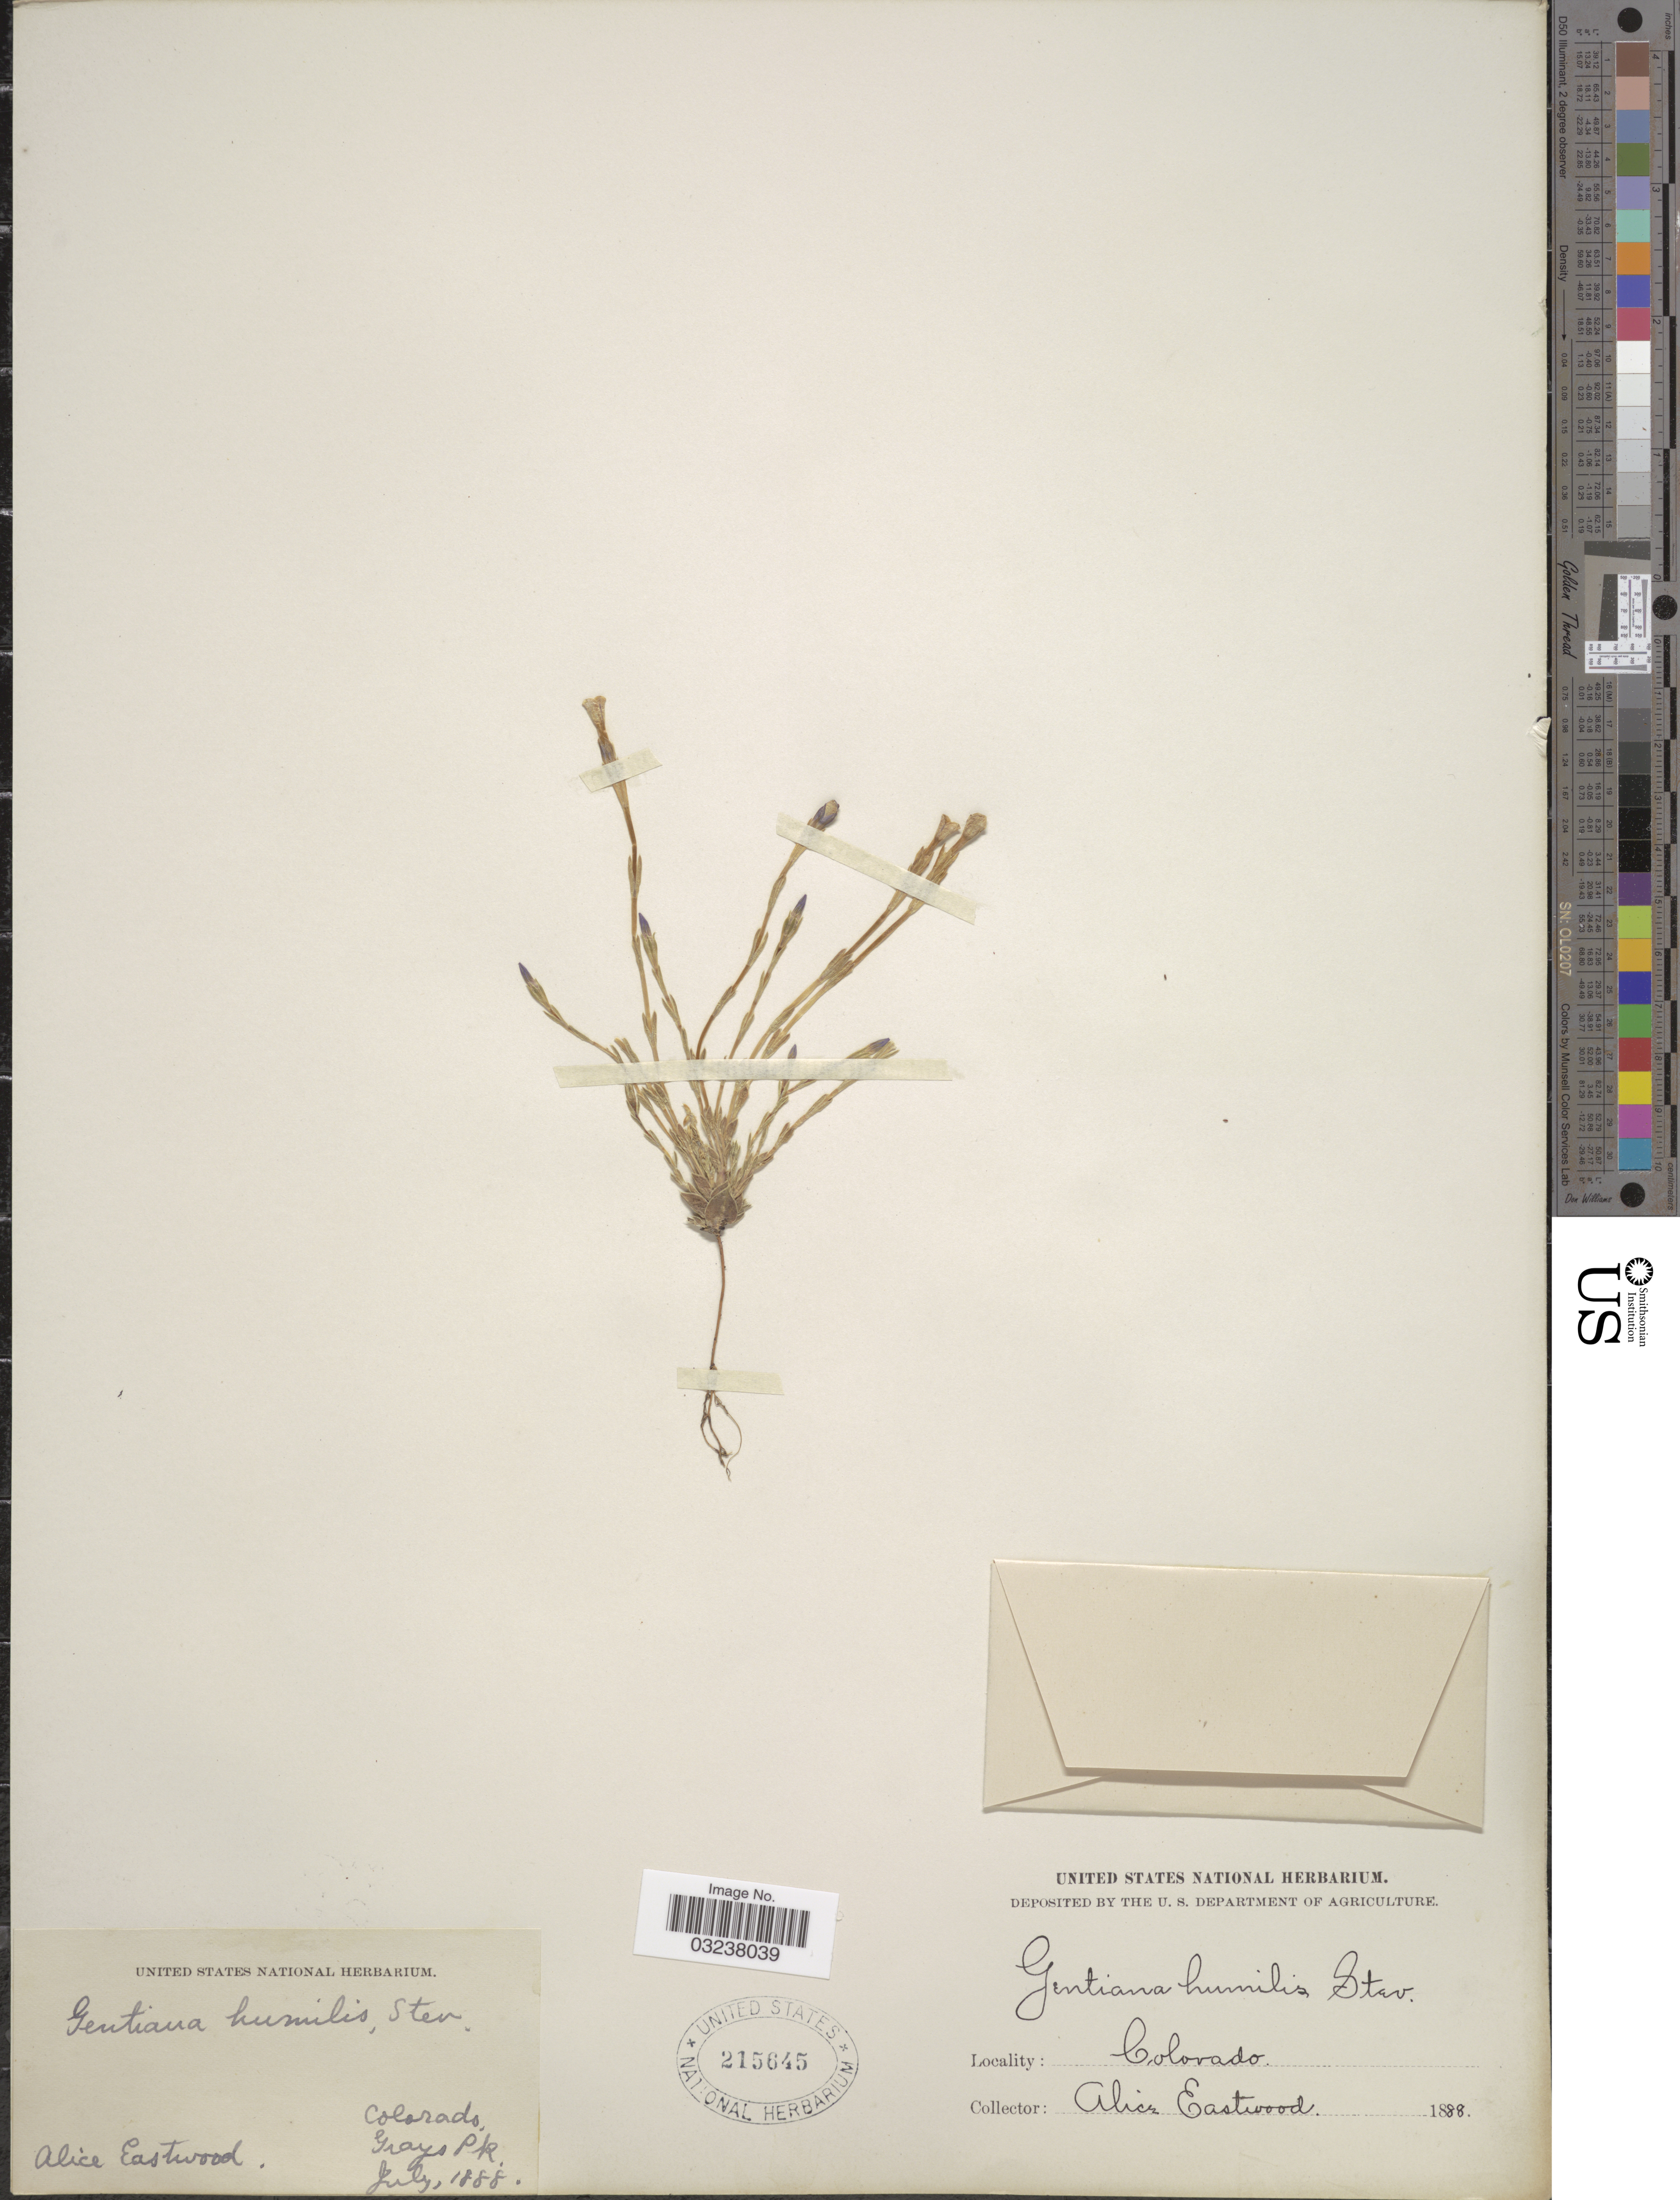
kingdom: Plantae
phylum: Tracheophyta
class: Magnoliopsida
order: Gentianales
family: Gentianaceae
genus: Gentiana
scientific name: Gentiana fremontii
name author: Torr.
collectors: A. Eastwood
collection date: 1888-07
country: United States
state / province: Colorado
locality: Grays Pk.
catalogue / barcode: US 215645